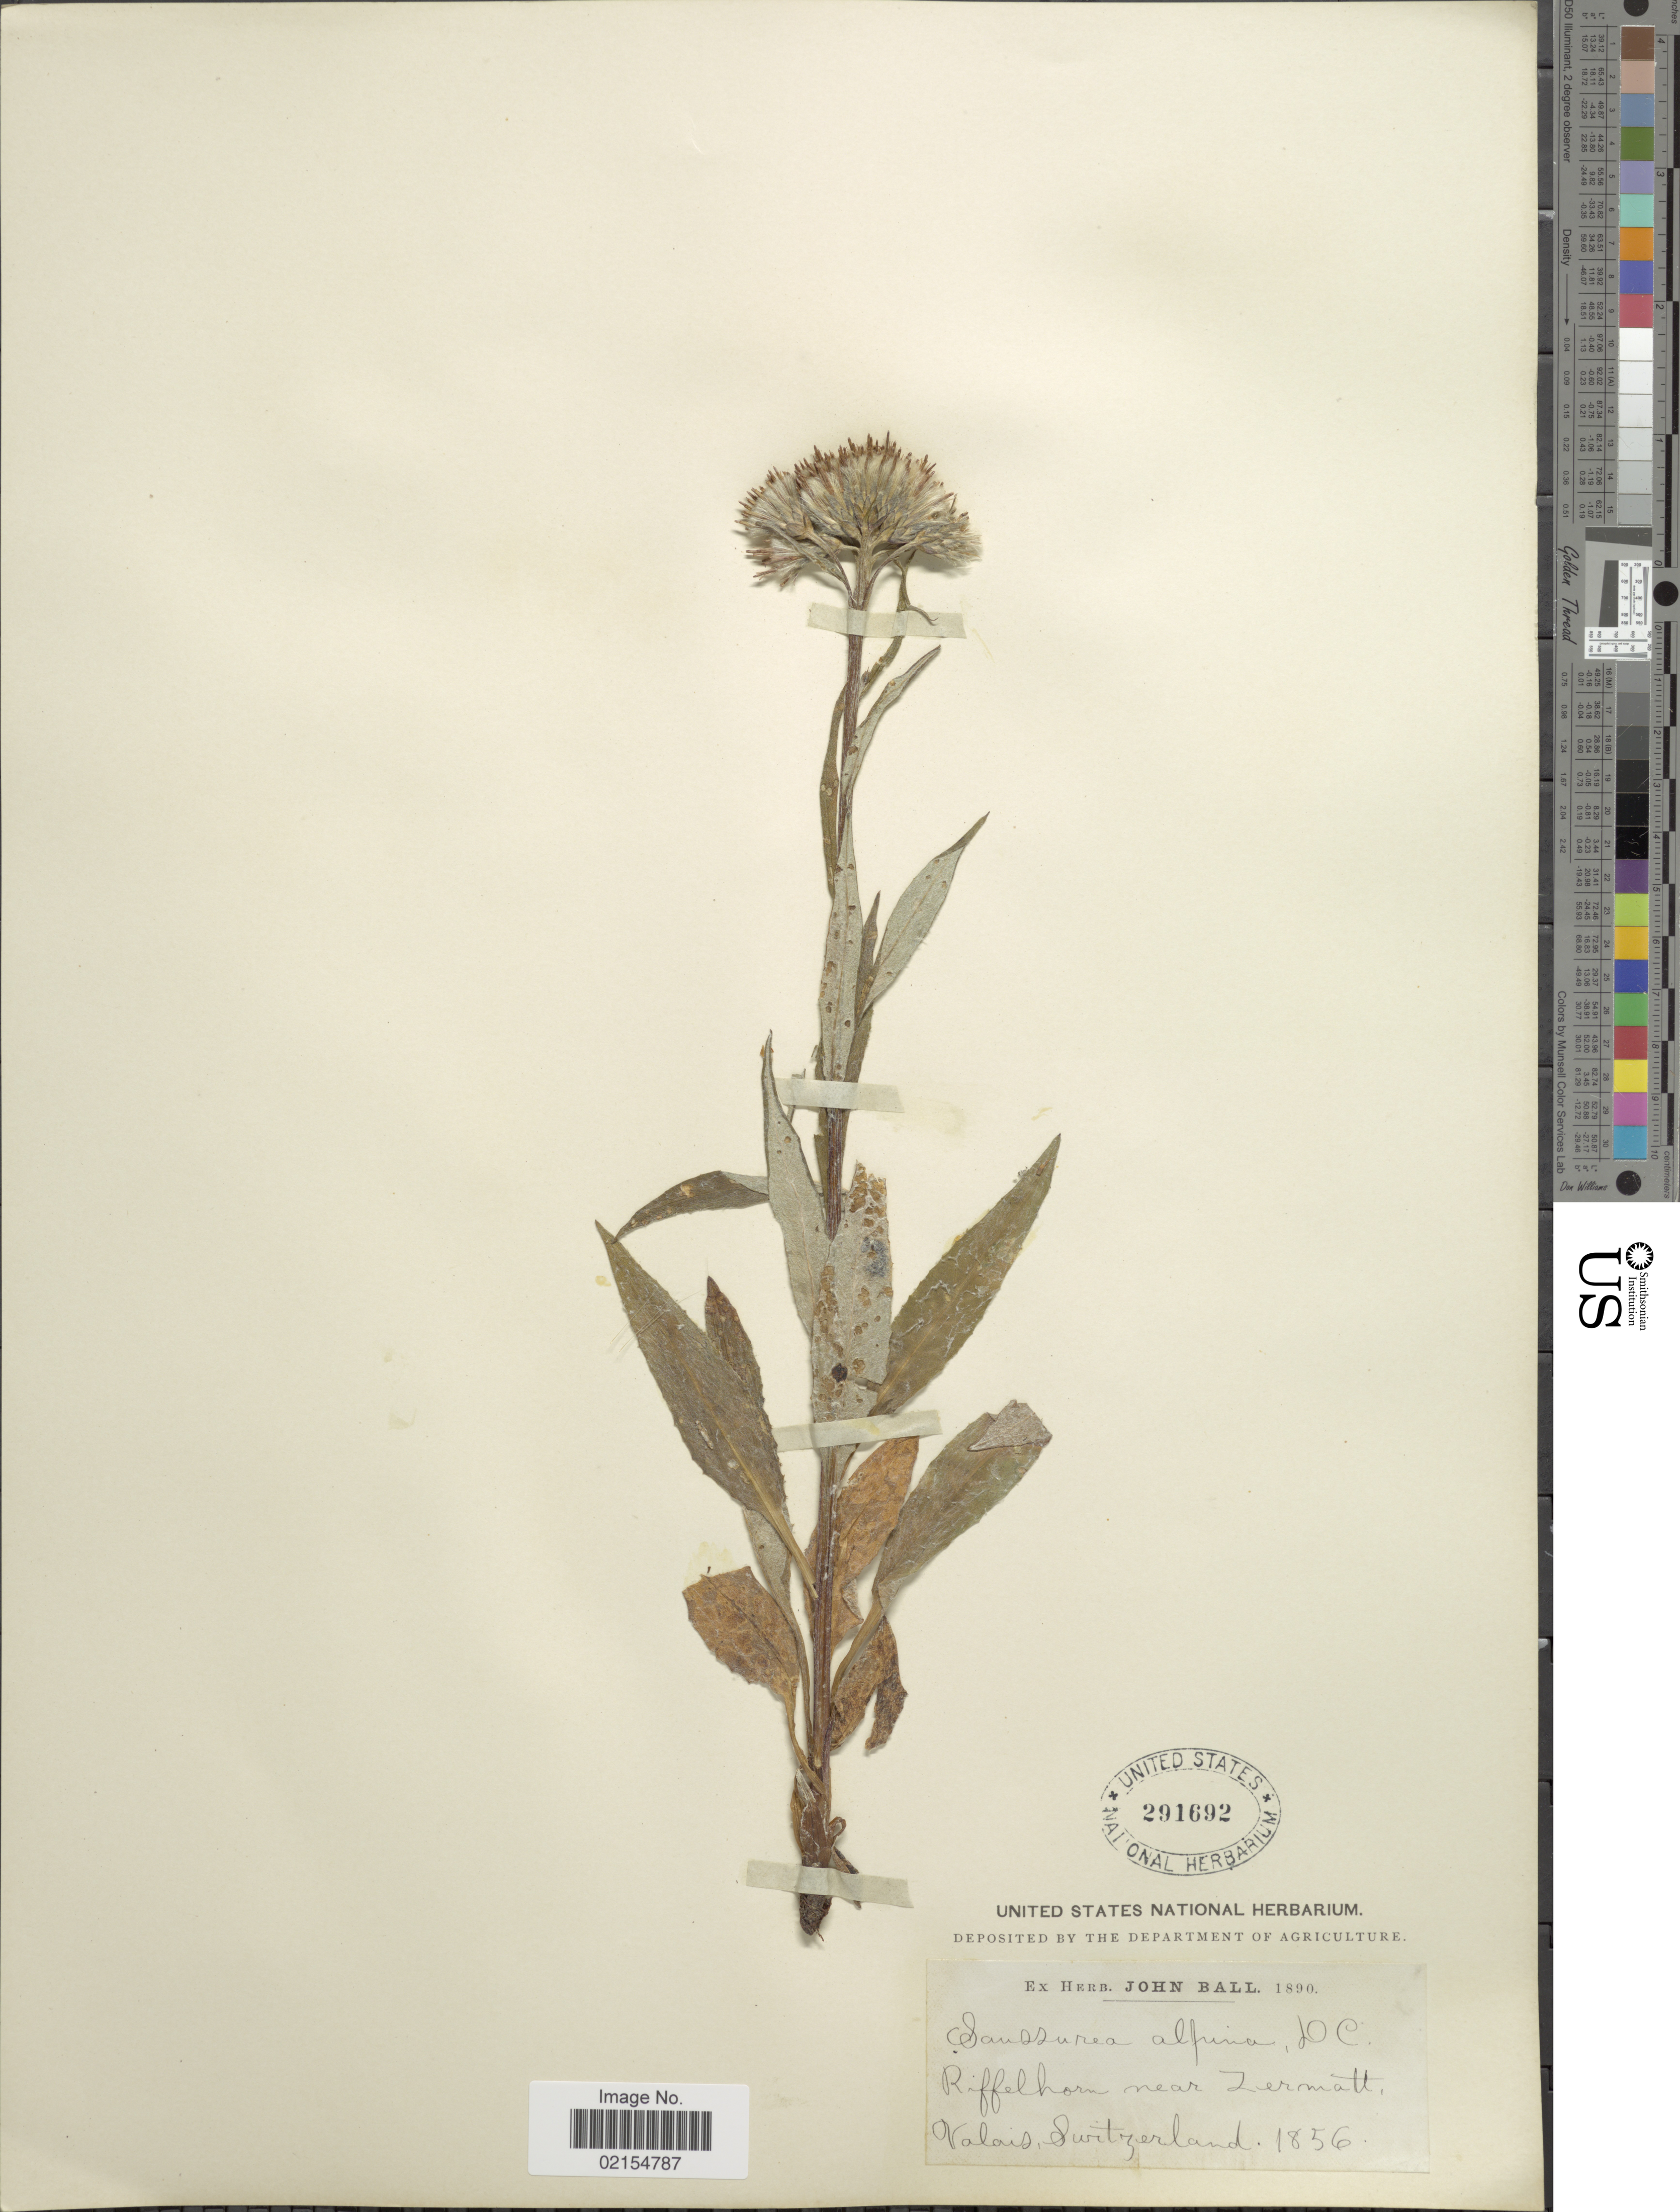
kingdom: Plantae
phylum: Tracheophyta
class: Magnoliopsida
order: Asterales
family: Asteraceae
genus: Saussurea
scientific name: Saussurea alpina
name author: (L.) DC.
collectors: ex herb. John Ball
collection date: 1856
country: Switzerland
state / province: Valais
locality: Riffelhorn near Zermatt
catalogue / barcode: US 291692